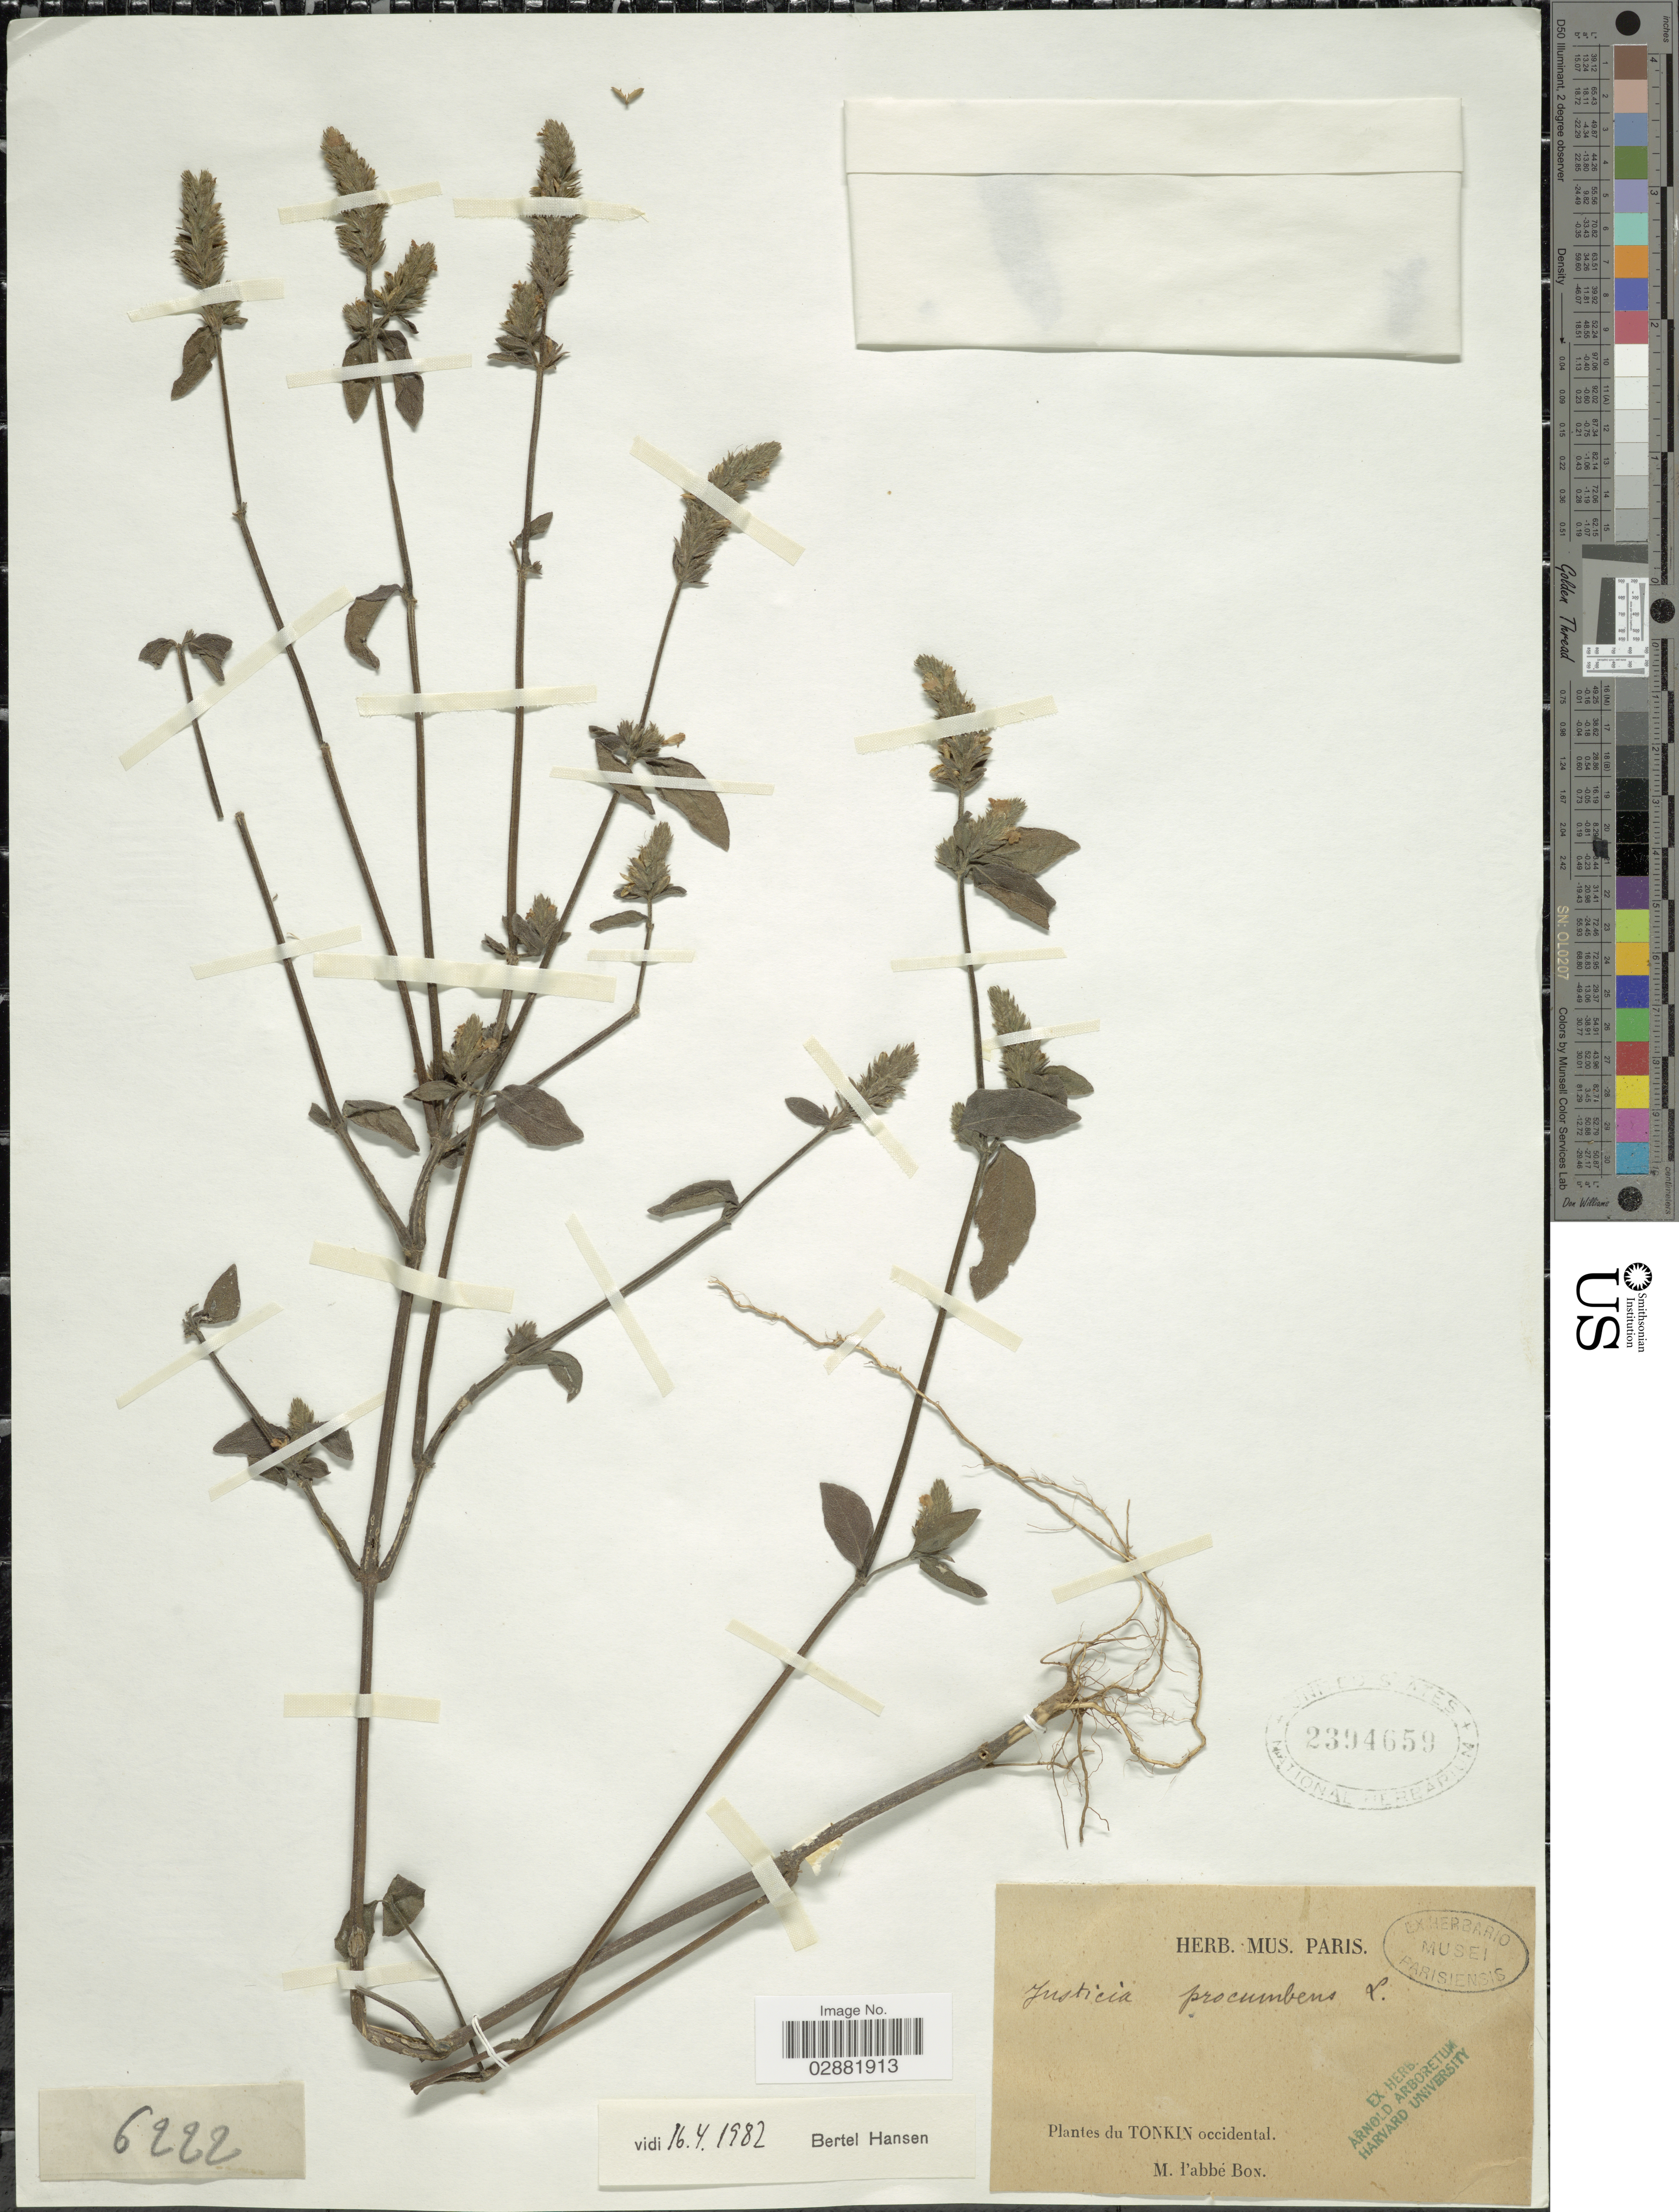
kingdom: Plantae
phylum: Tracheophyta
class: Magnoliopsida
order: Lamiales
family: Acanthaceae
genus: Justicia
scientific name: Justicia procumbens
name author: L.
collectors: ex herb. Mus. Paris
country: Vietnam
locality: Tonkin Occidental.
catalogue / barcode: US 2394659